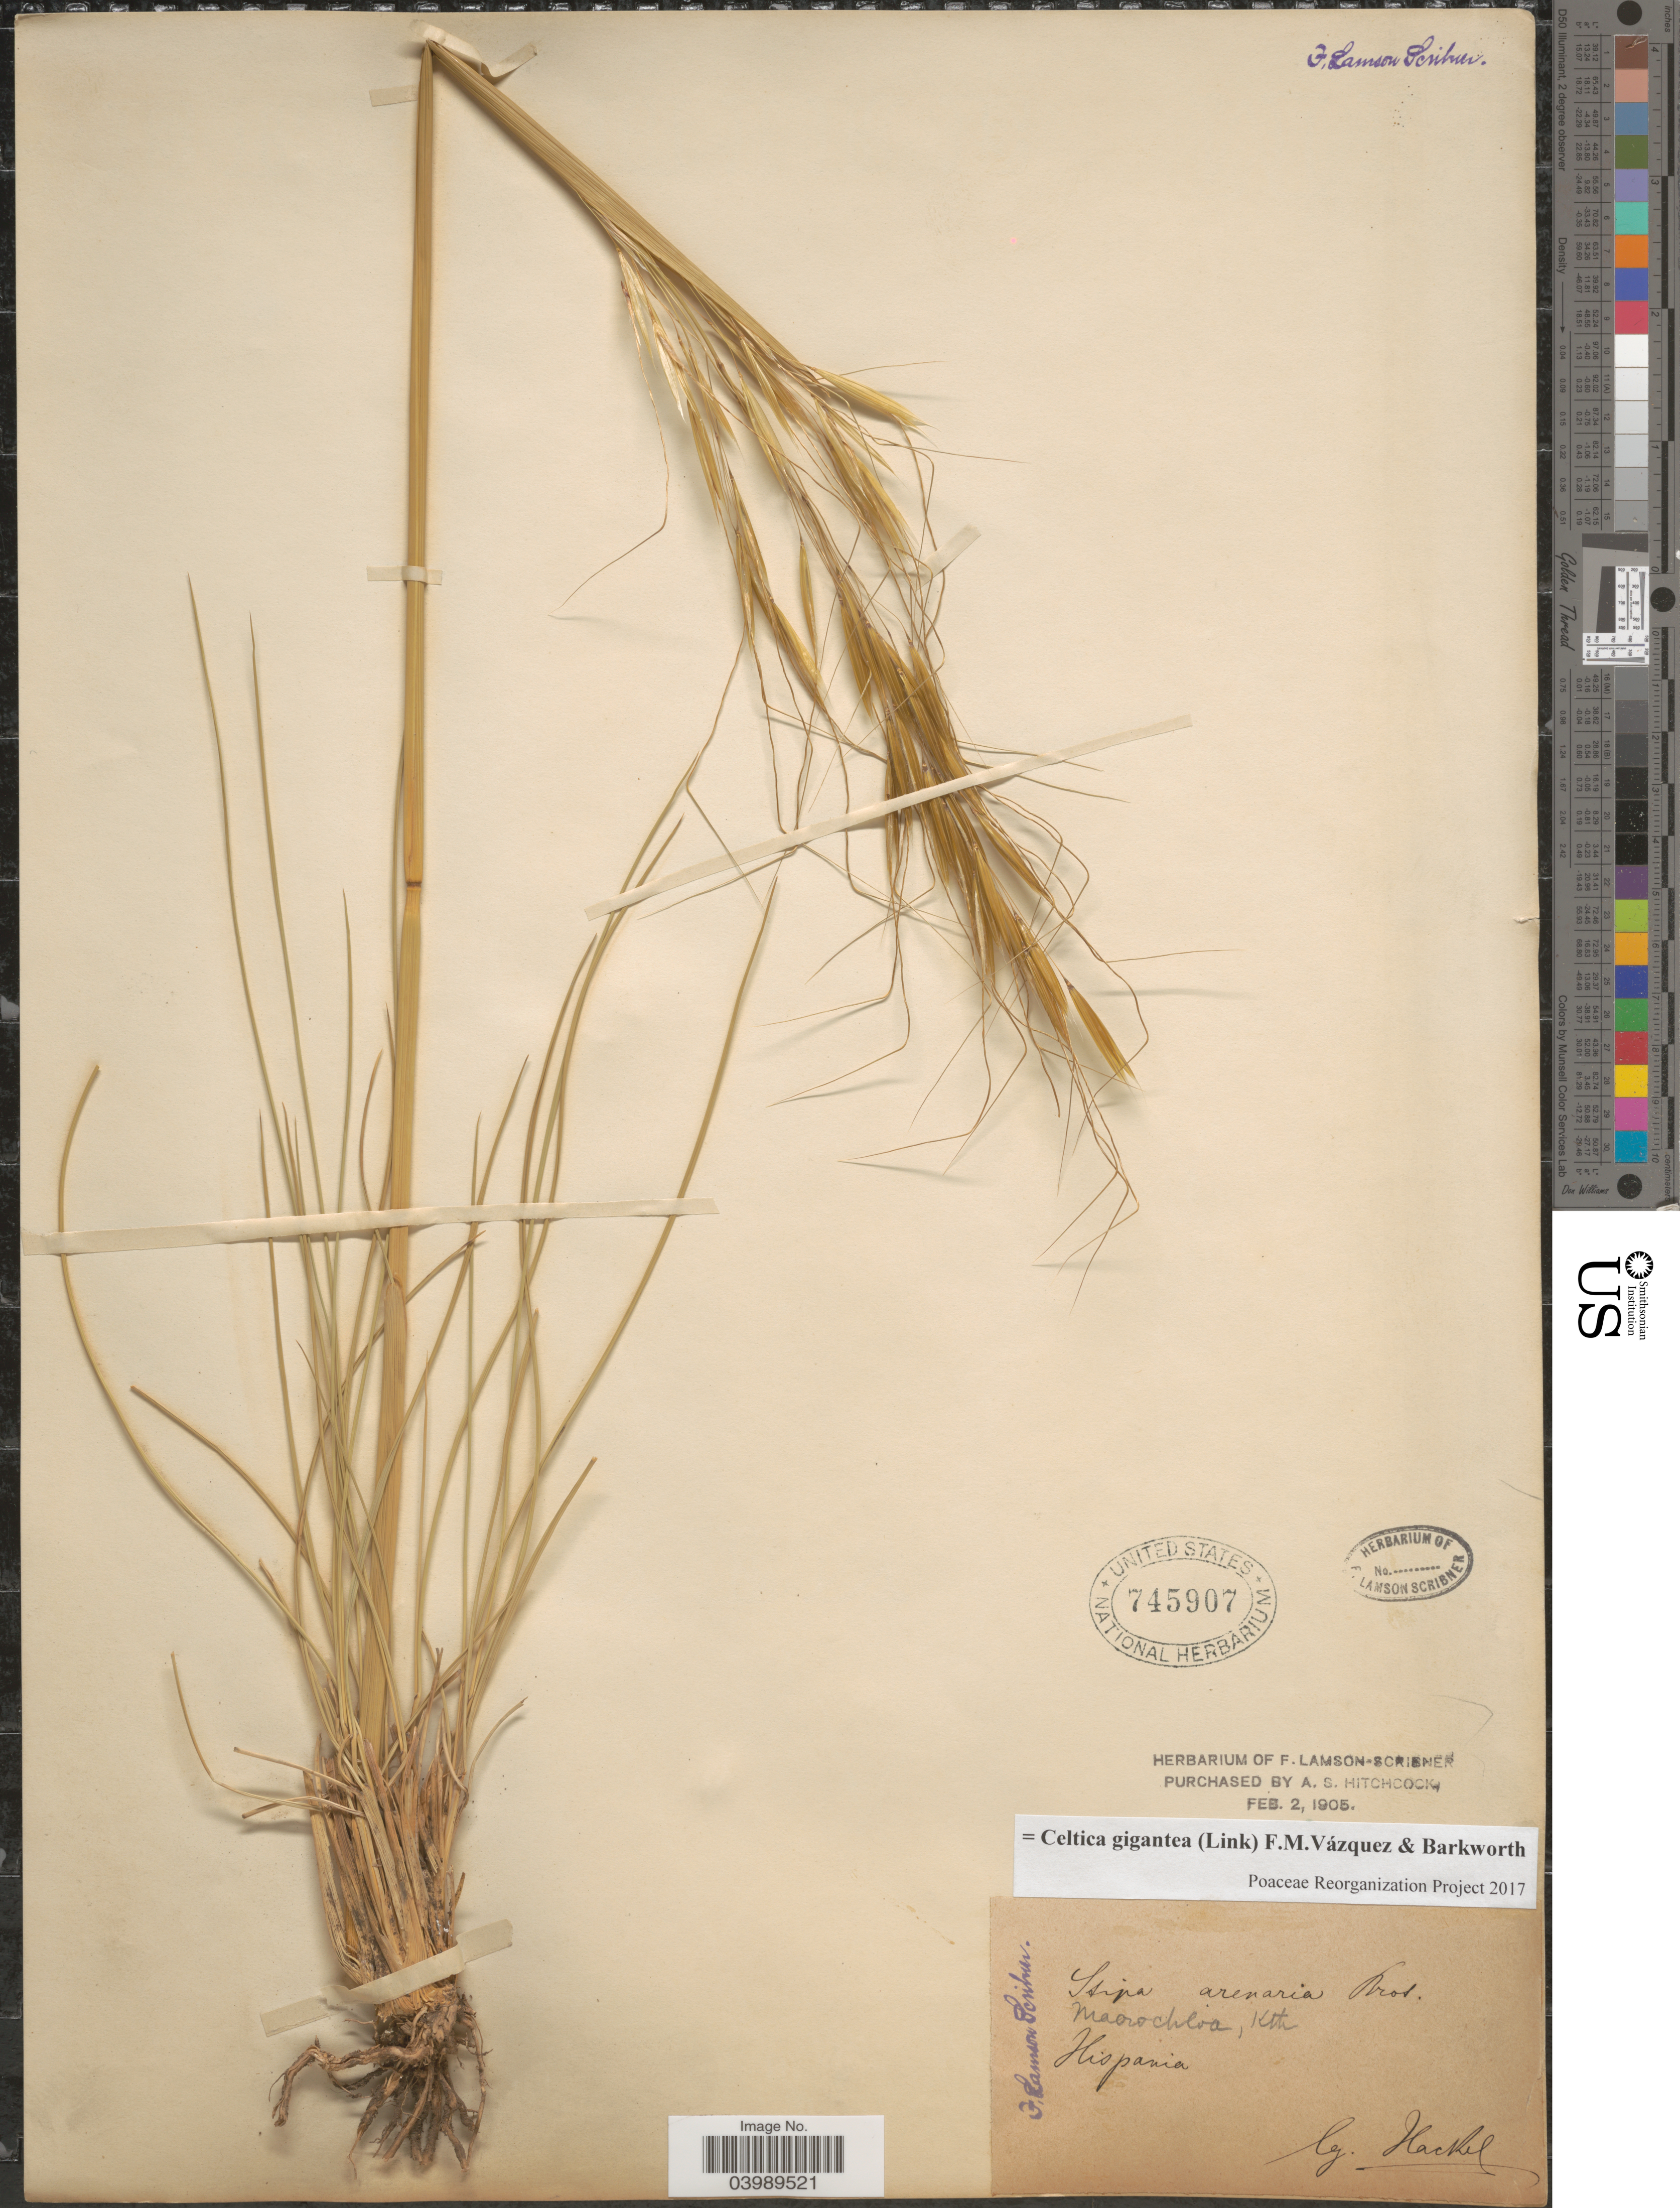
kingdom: Plantae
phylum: Tracheophyta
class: Liliopsida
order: Poales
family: Poaceae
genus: Celtica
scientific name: Celtica gigantea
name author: (Link) F.M. Vázquez & Barkworth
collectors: -. Hackel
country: Spain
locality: Hispania.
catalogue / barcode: US 745907